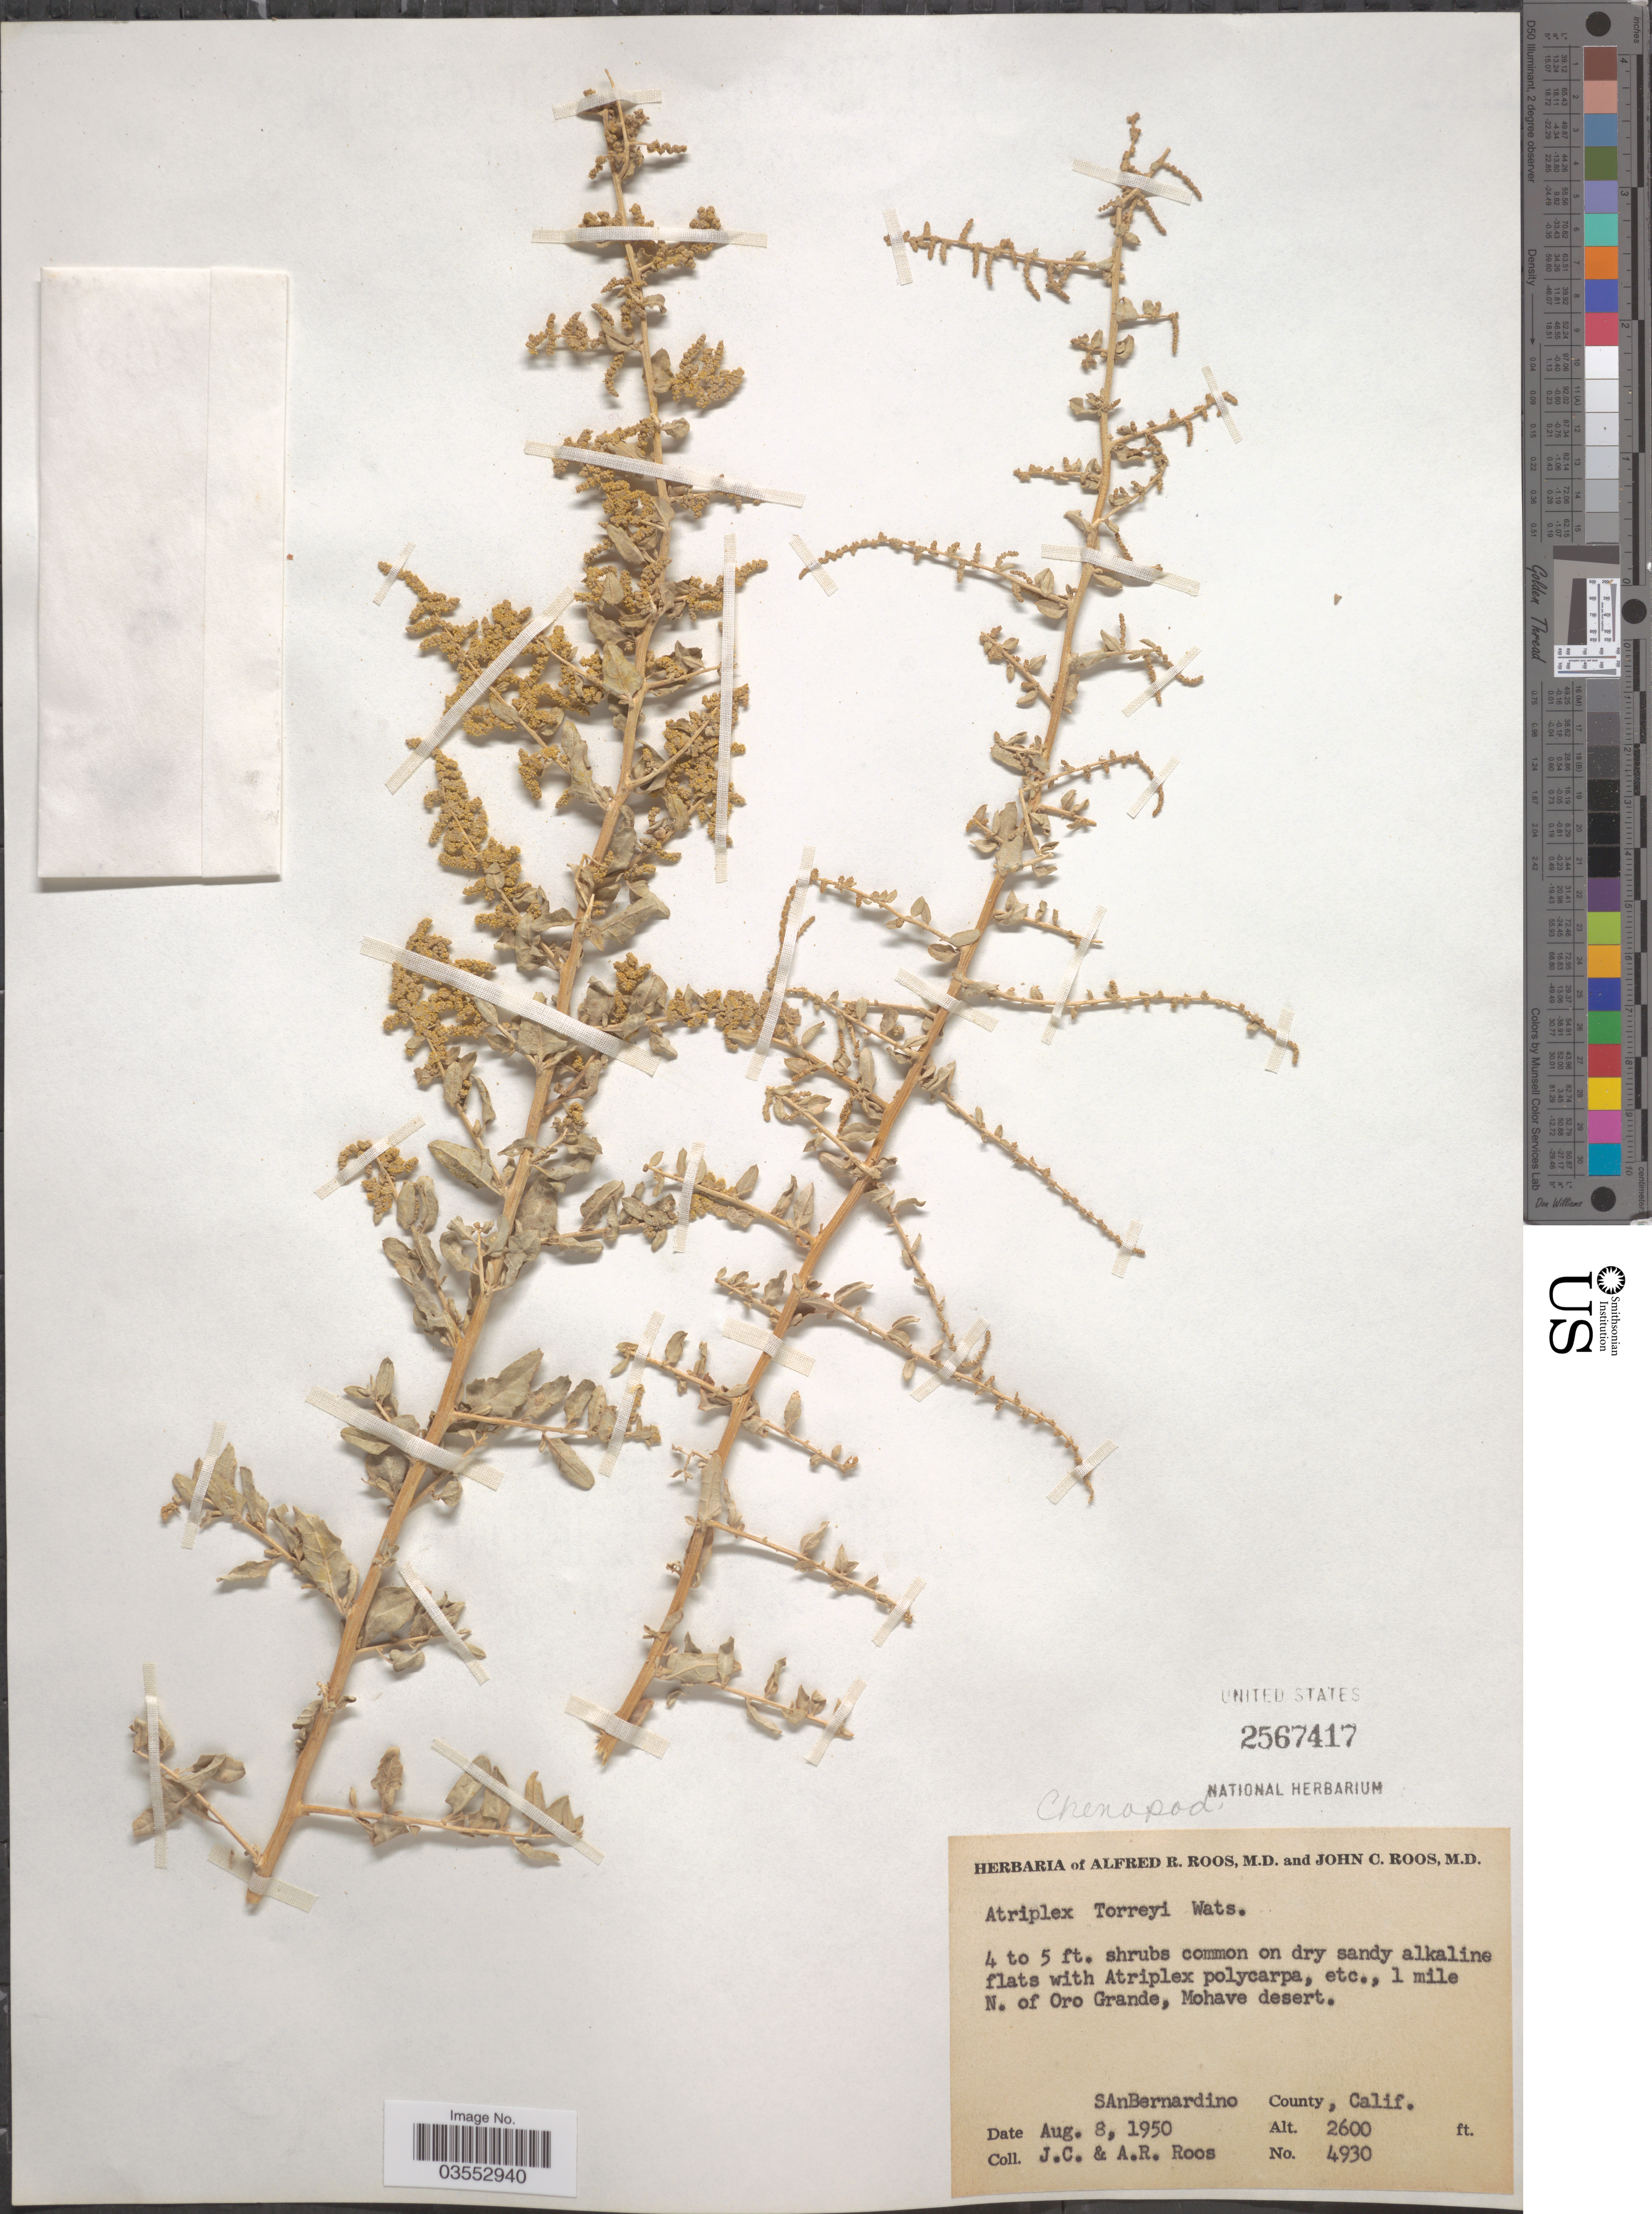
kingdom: Plantae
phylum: Tracheophyta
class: Magnoliopsida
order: Caryophyllales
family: Amaranthaceae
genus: Atriplex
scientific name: Atriplex torreyi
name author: (S. Watson) S. Watson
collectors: J. C. Roos & A. R. Roos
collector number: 4930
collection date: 1950-08-08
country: United States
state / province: California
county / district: San Bernardino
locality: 1 mile N. of Oro Grande, Mohave desert. SanBernardino County.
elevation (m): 792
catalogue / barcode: US 2567417